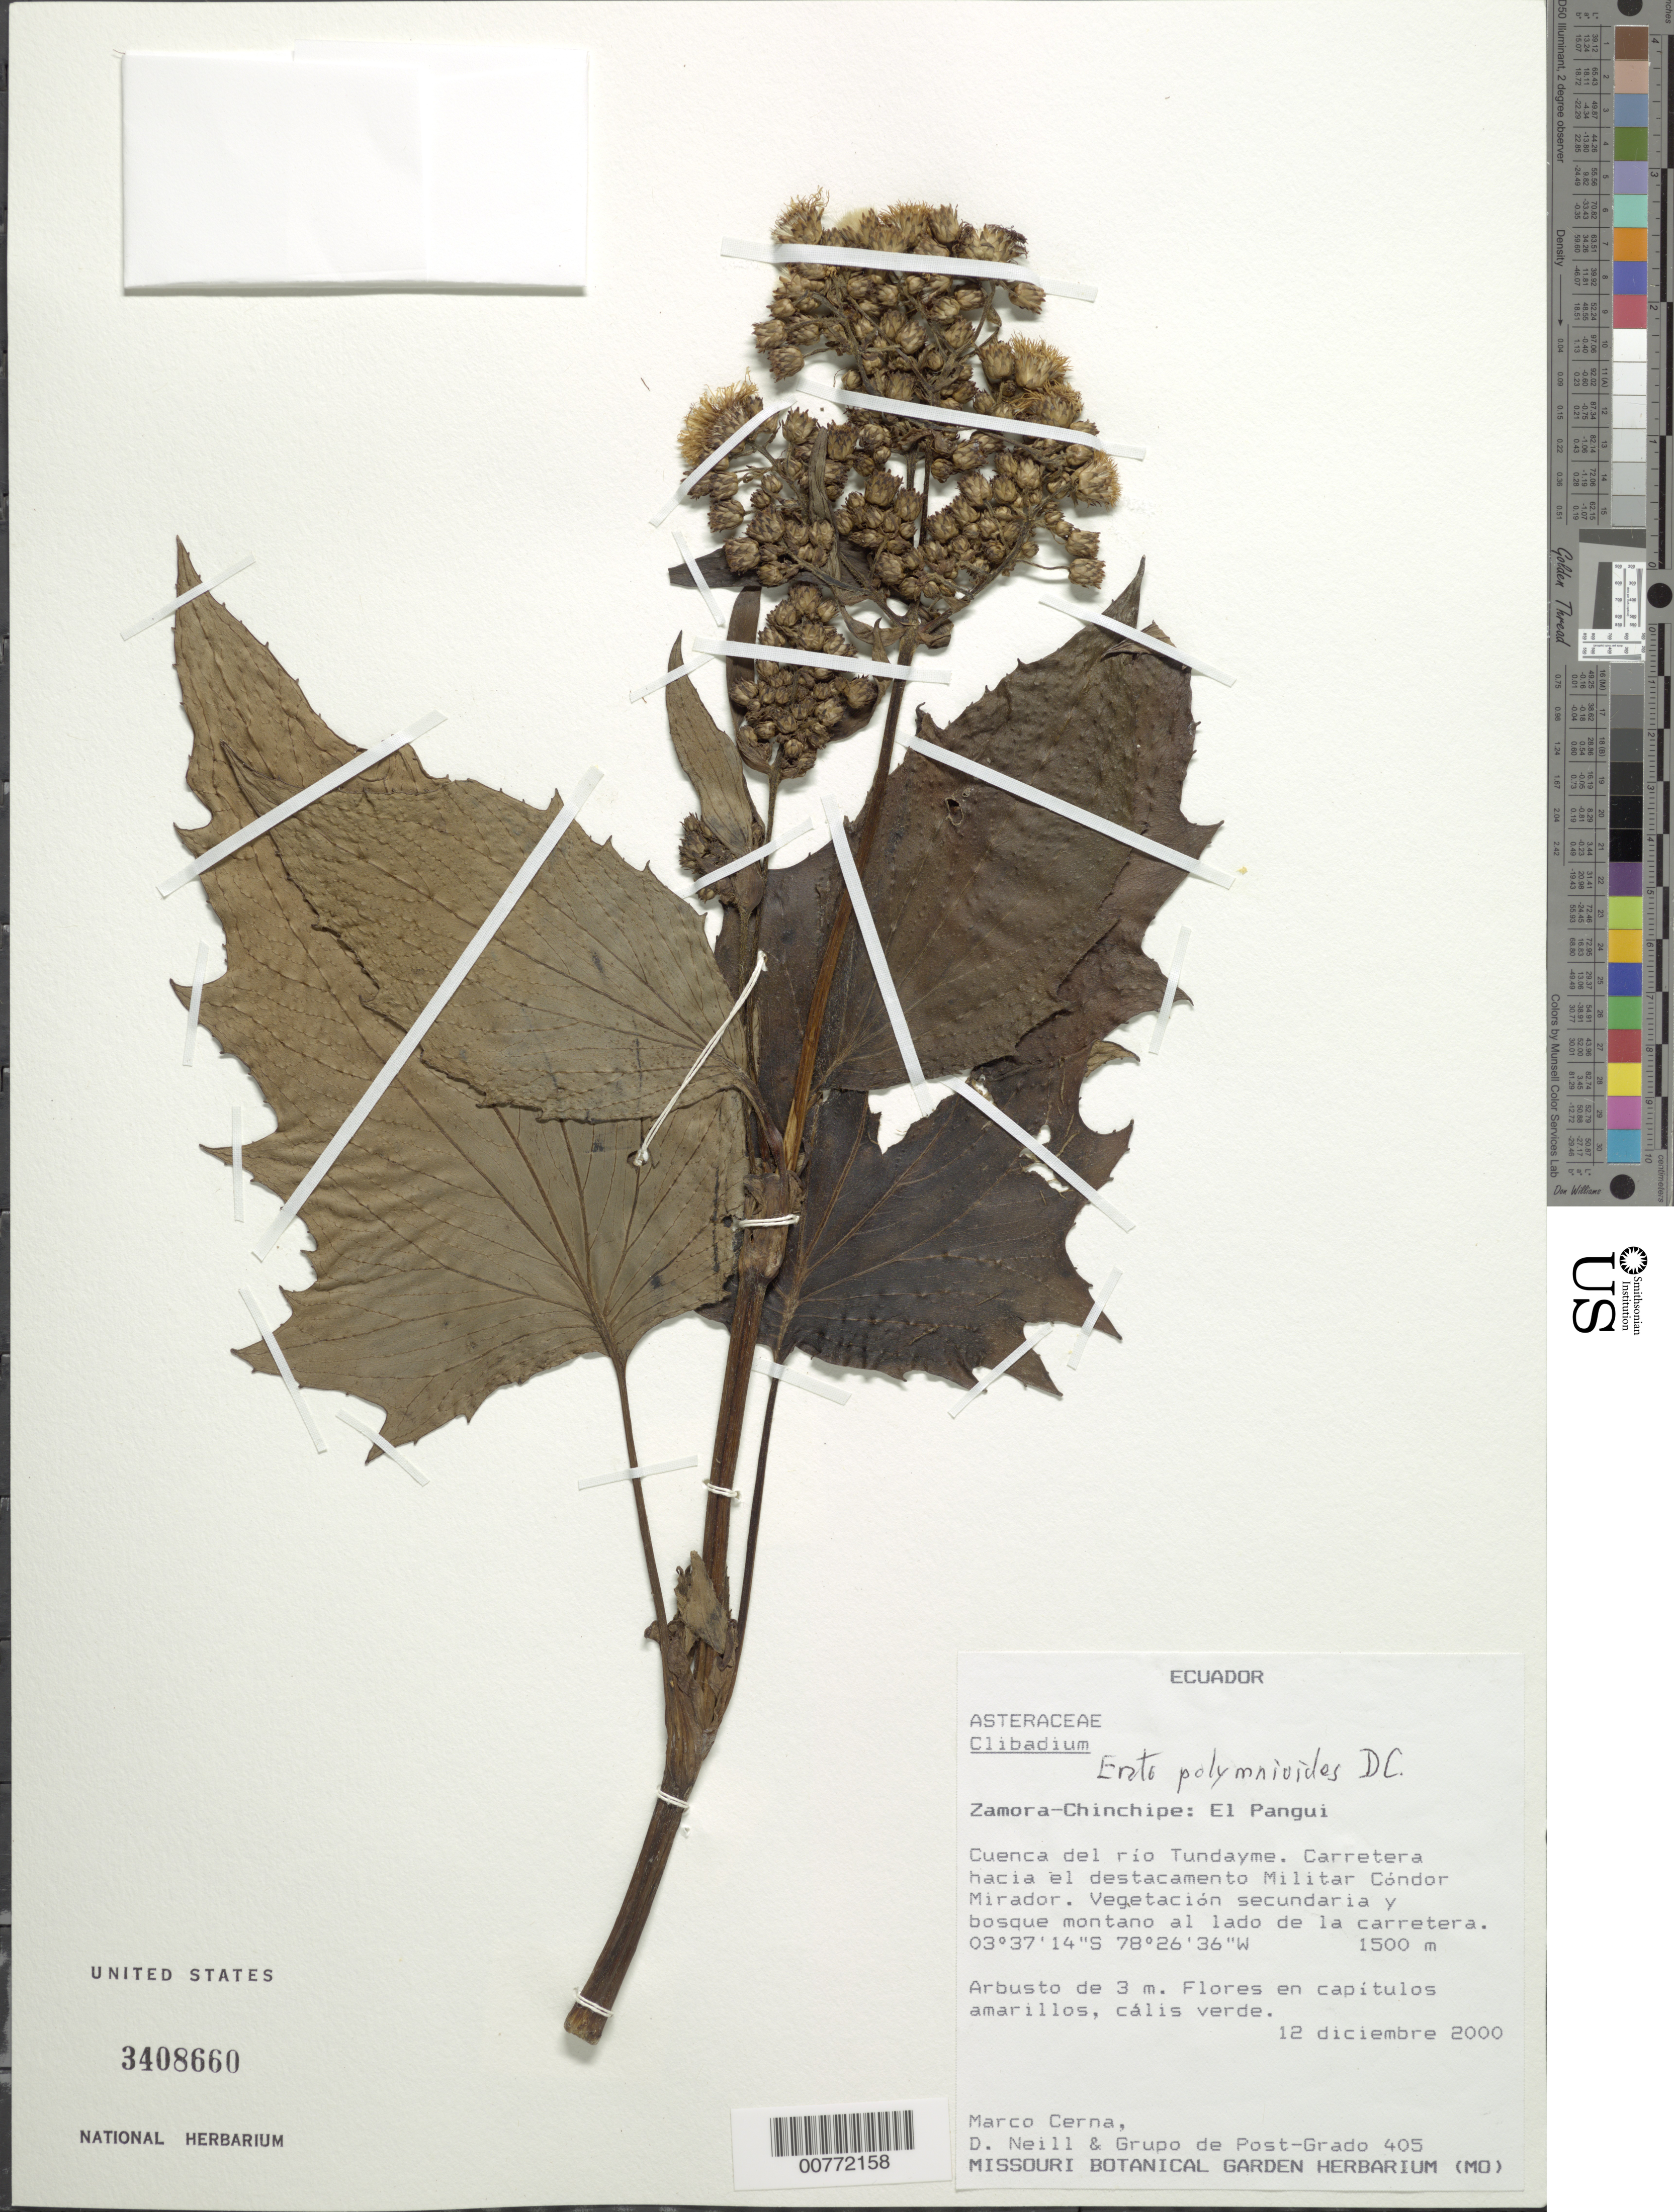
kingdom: Plantae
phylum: Tracheophyta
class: Magnoliopsida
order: Asterales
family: Asteraceae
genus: Erato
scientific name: Erato polymnioides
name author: DC.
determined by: Robinson, Harold E., (US)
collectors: M. Cerna, D. A. Neill & Grupo Post-Grado MO-QCNE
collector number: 405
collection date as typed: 12 December 2000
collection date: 2000-12-12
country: Ecuador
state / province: Zamora-Chinchipe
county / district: El Pangui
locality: Cuenca del Río Tundayme. Carretera hacia el destacamento Militar Cóndor Mirador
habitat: Vegetación secundaria y bosque montano al lado de la carretera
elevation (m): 1500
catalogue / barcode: US 3408660